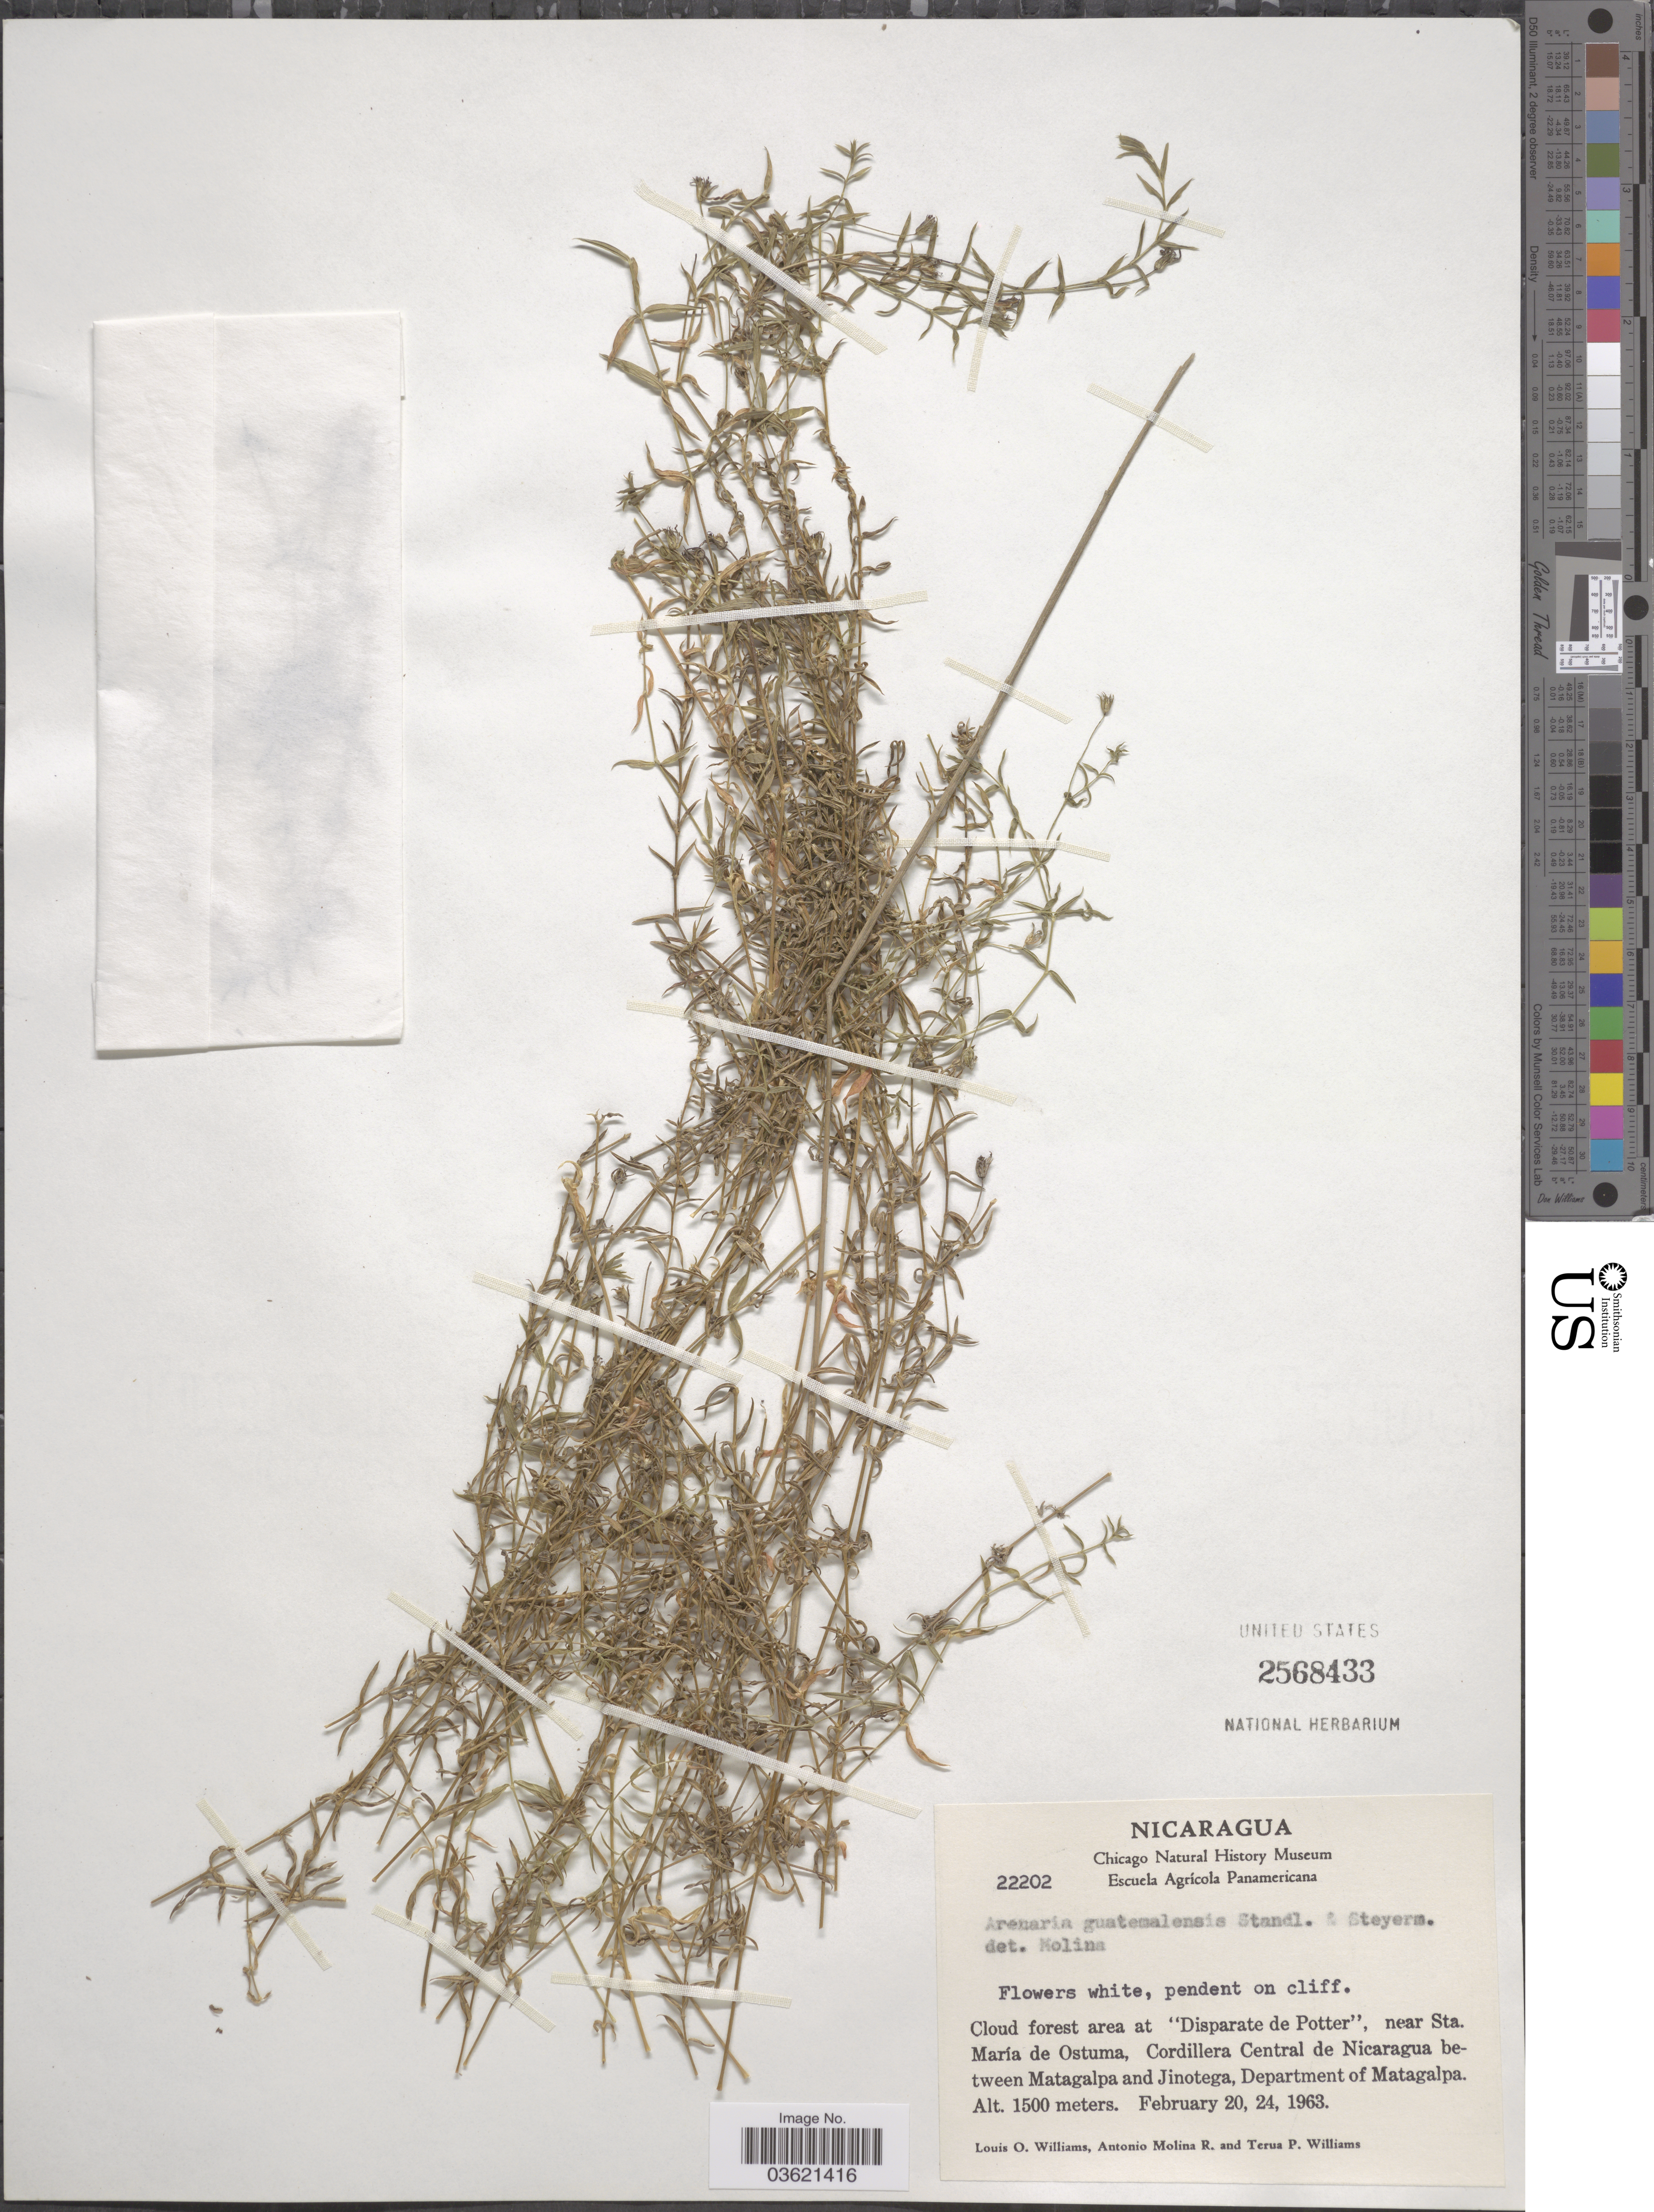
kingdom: Plantae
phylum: Tracheophyta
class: Magnoliopsida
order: Caryophyllales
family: Caryophyllaceae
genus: Arenaria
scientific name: Arenaria guatemalensis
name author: Standl. ex Steyerm.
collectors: L. O. Williams, A. Molina R. & T. Williams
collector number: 22202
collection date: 1963-02-20/1963-02-24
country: Nicaragua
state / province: Matagalpa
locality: Cloud forest area at "Disparate de Potter", near Sta. María de Ostuma, Cordillera Central de Nicaragua between Matagalpa and Jinotega, Department of Matagalpa.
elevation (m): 1500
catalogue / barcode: US 2568433